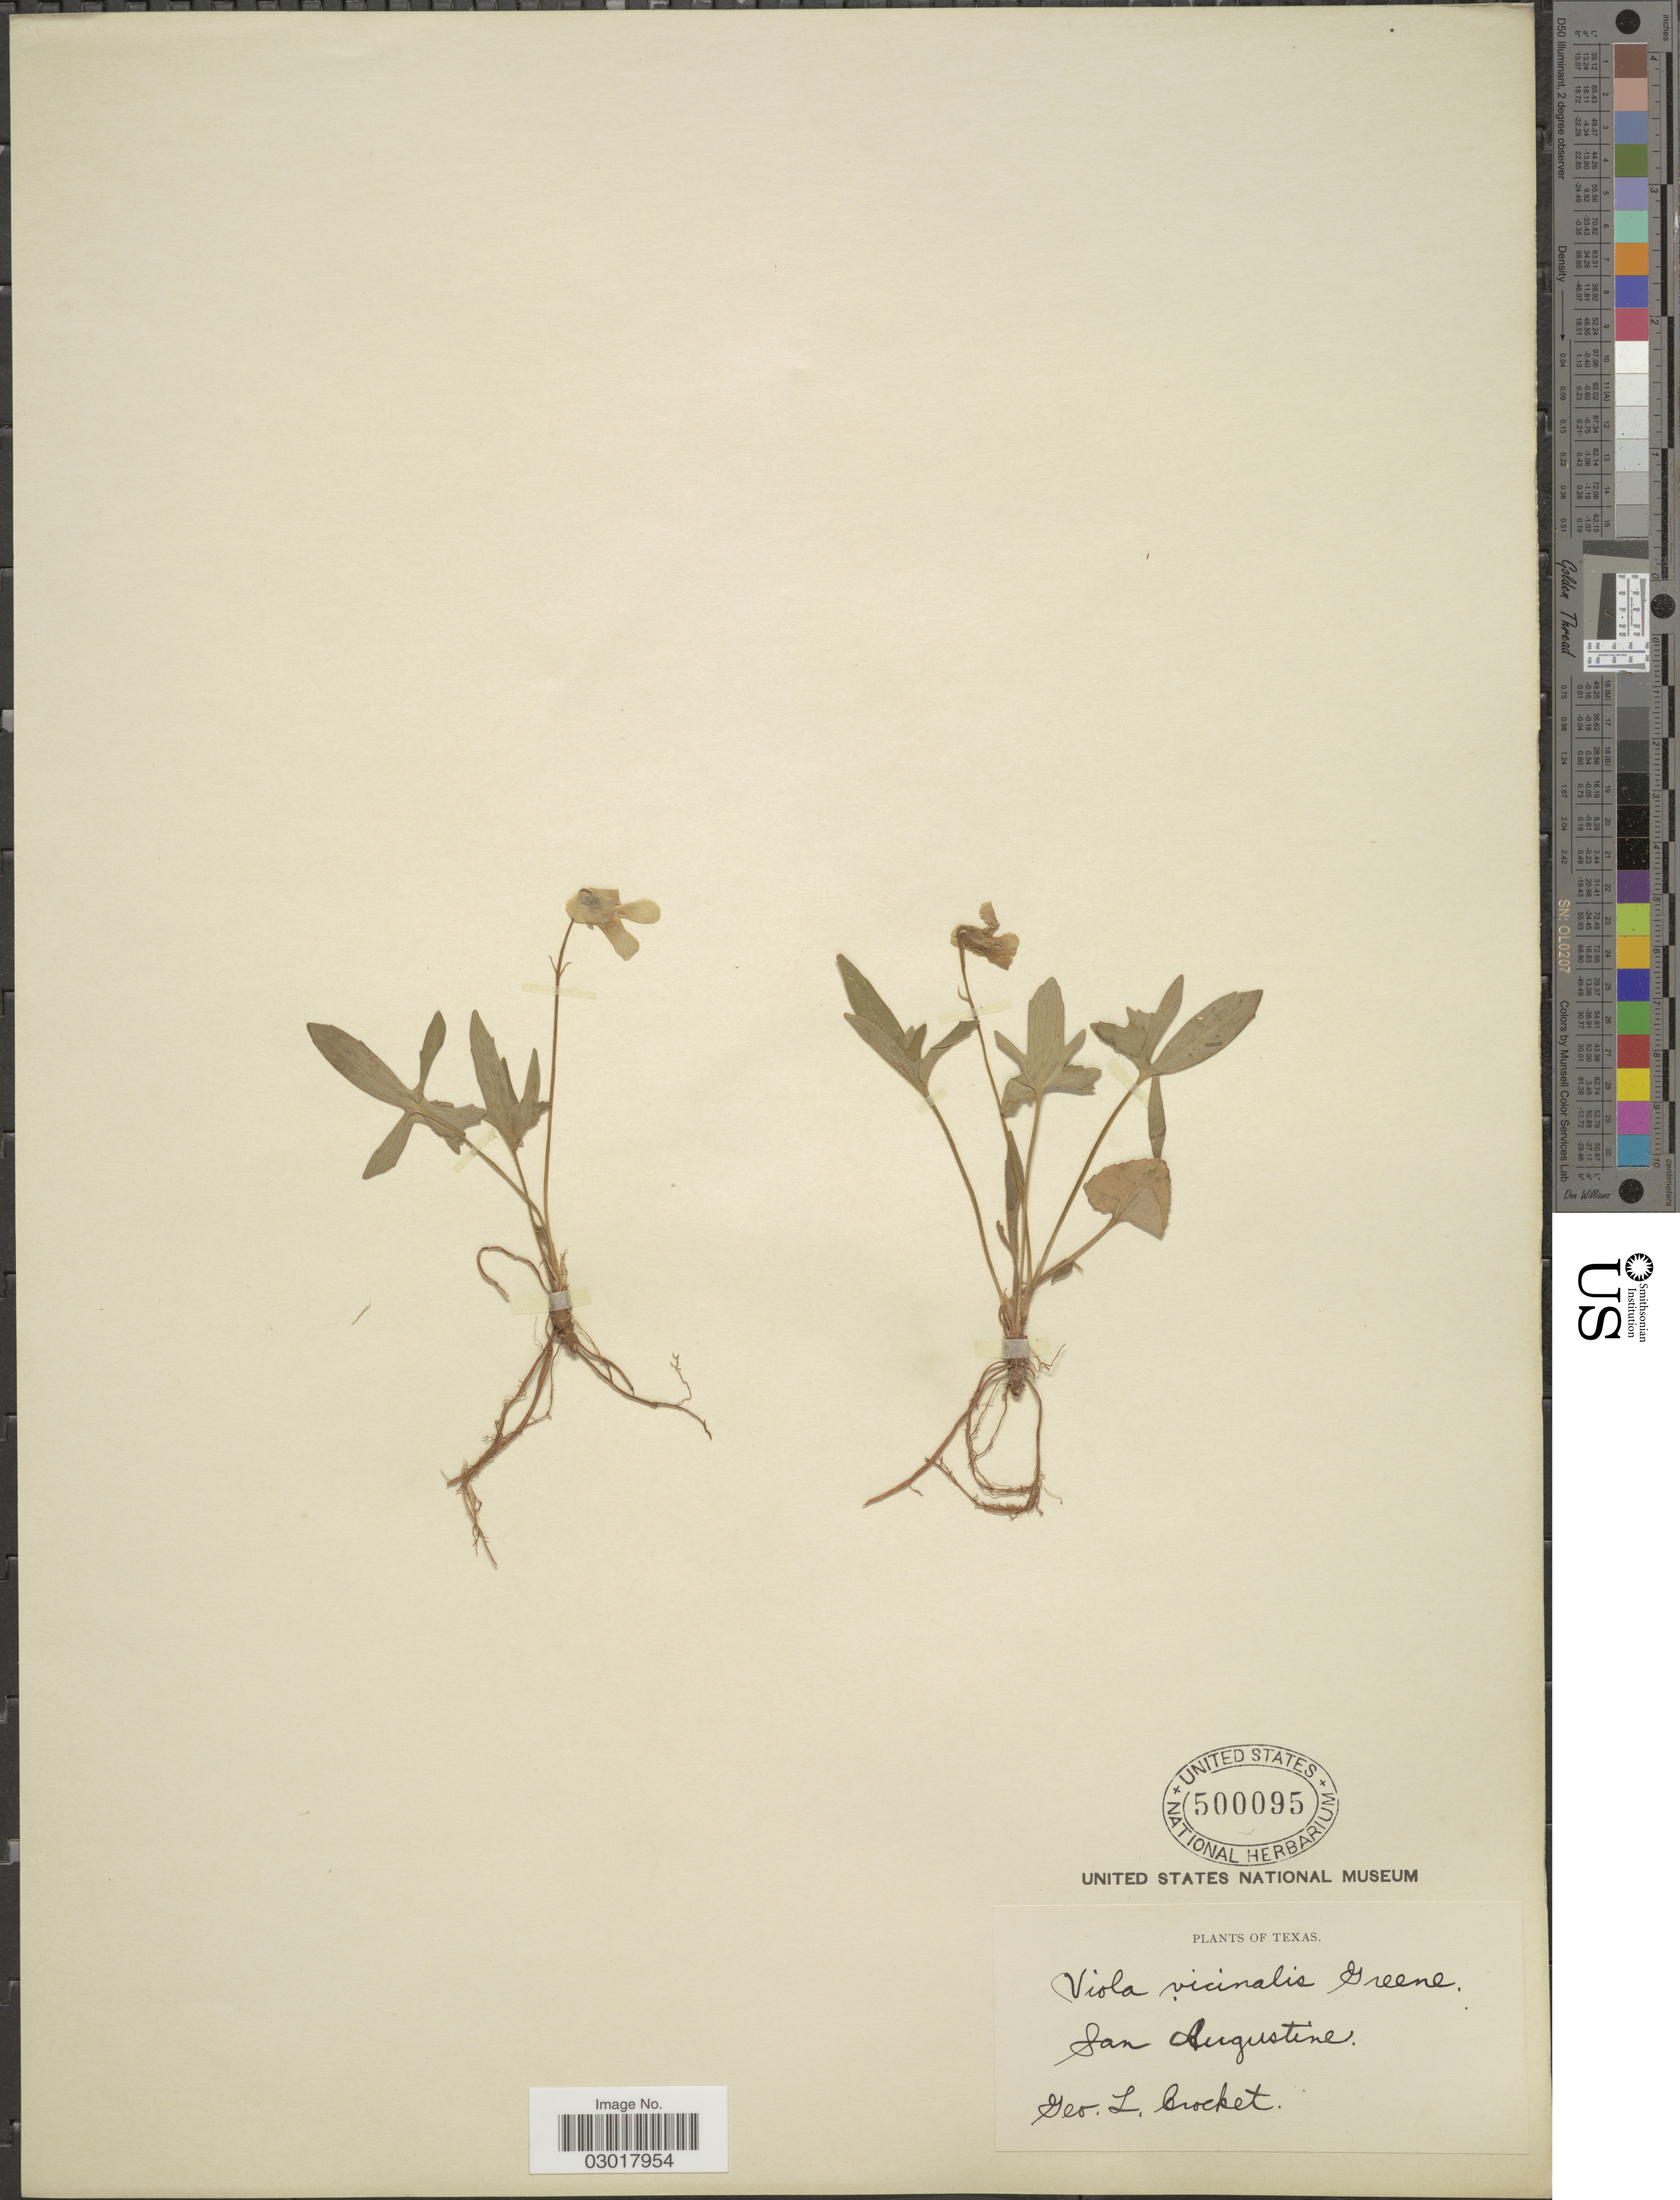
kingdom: Plantae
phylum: Tracheophyta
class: Magnoliopsida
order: Malpighiales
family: Violaceae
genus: Viola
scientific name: Viola vicinalis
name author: Greene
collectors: G. Crocket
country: United States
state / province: Texas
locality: San Augustine.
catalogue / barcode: US 500095